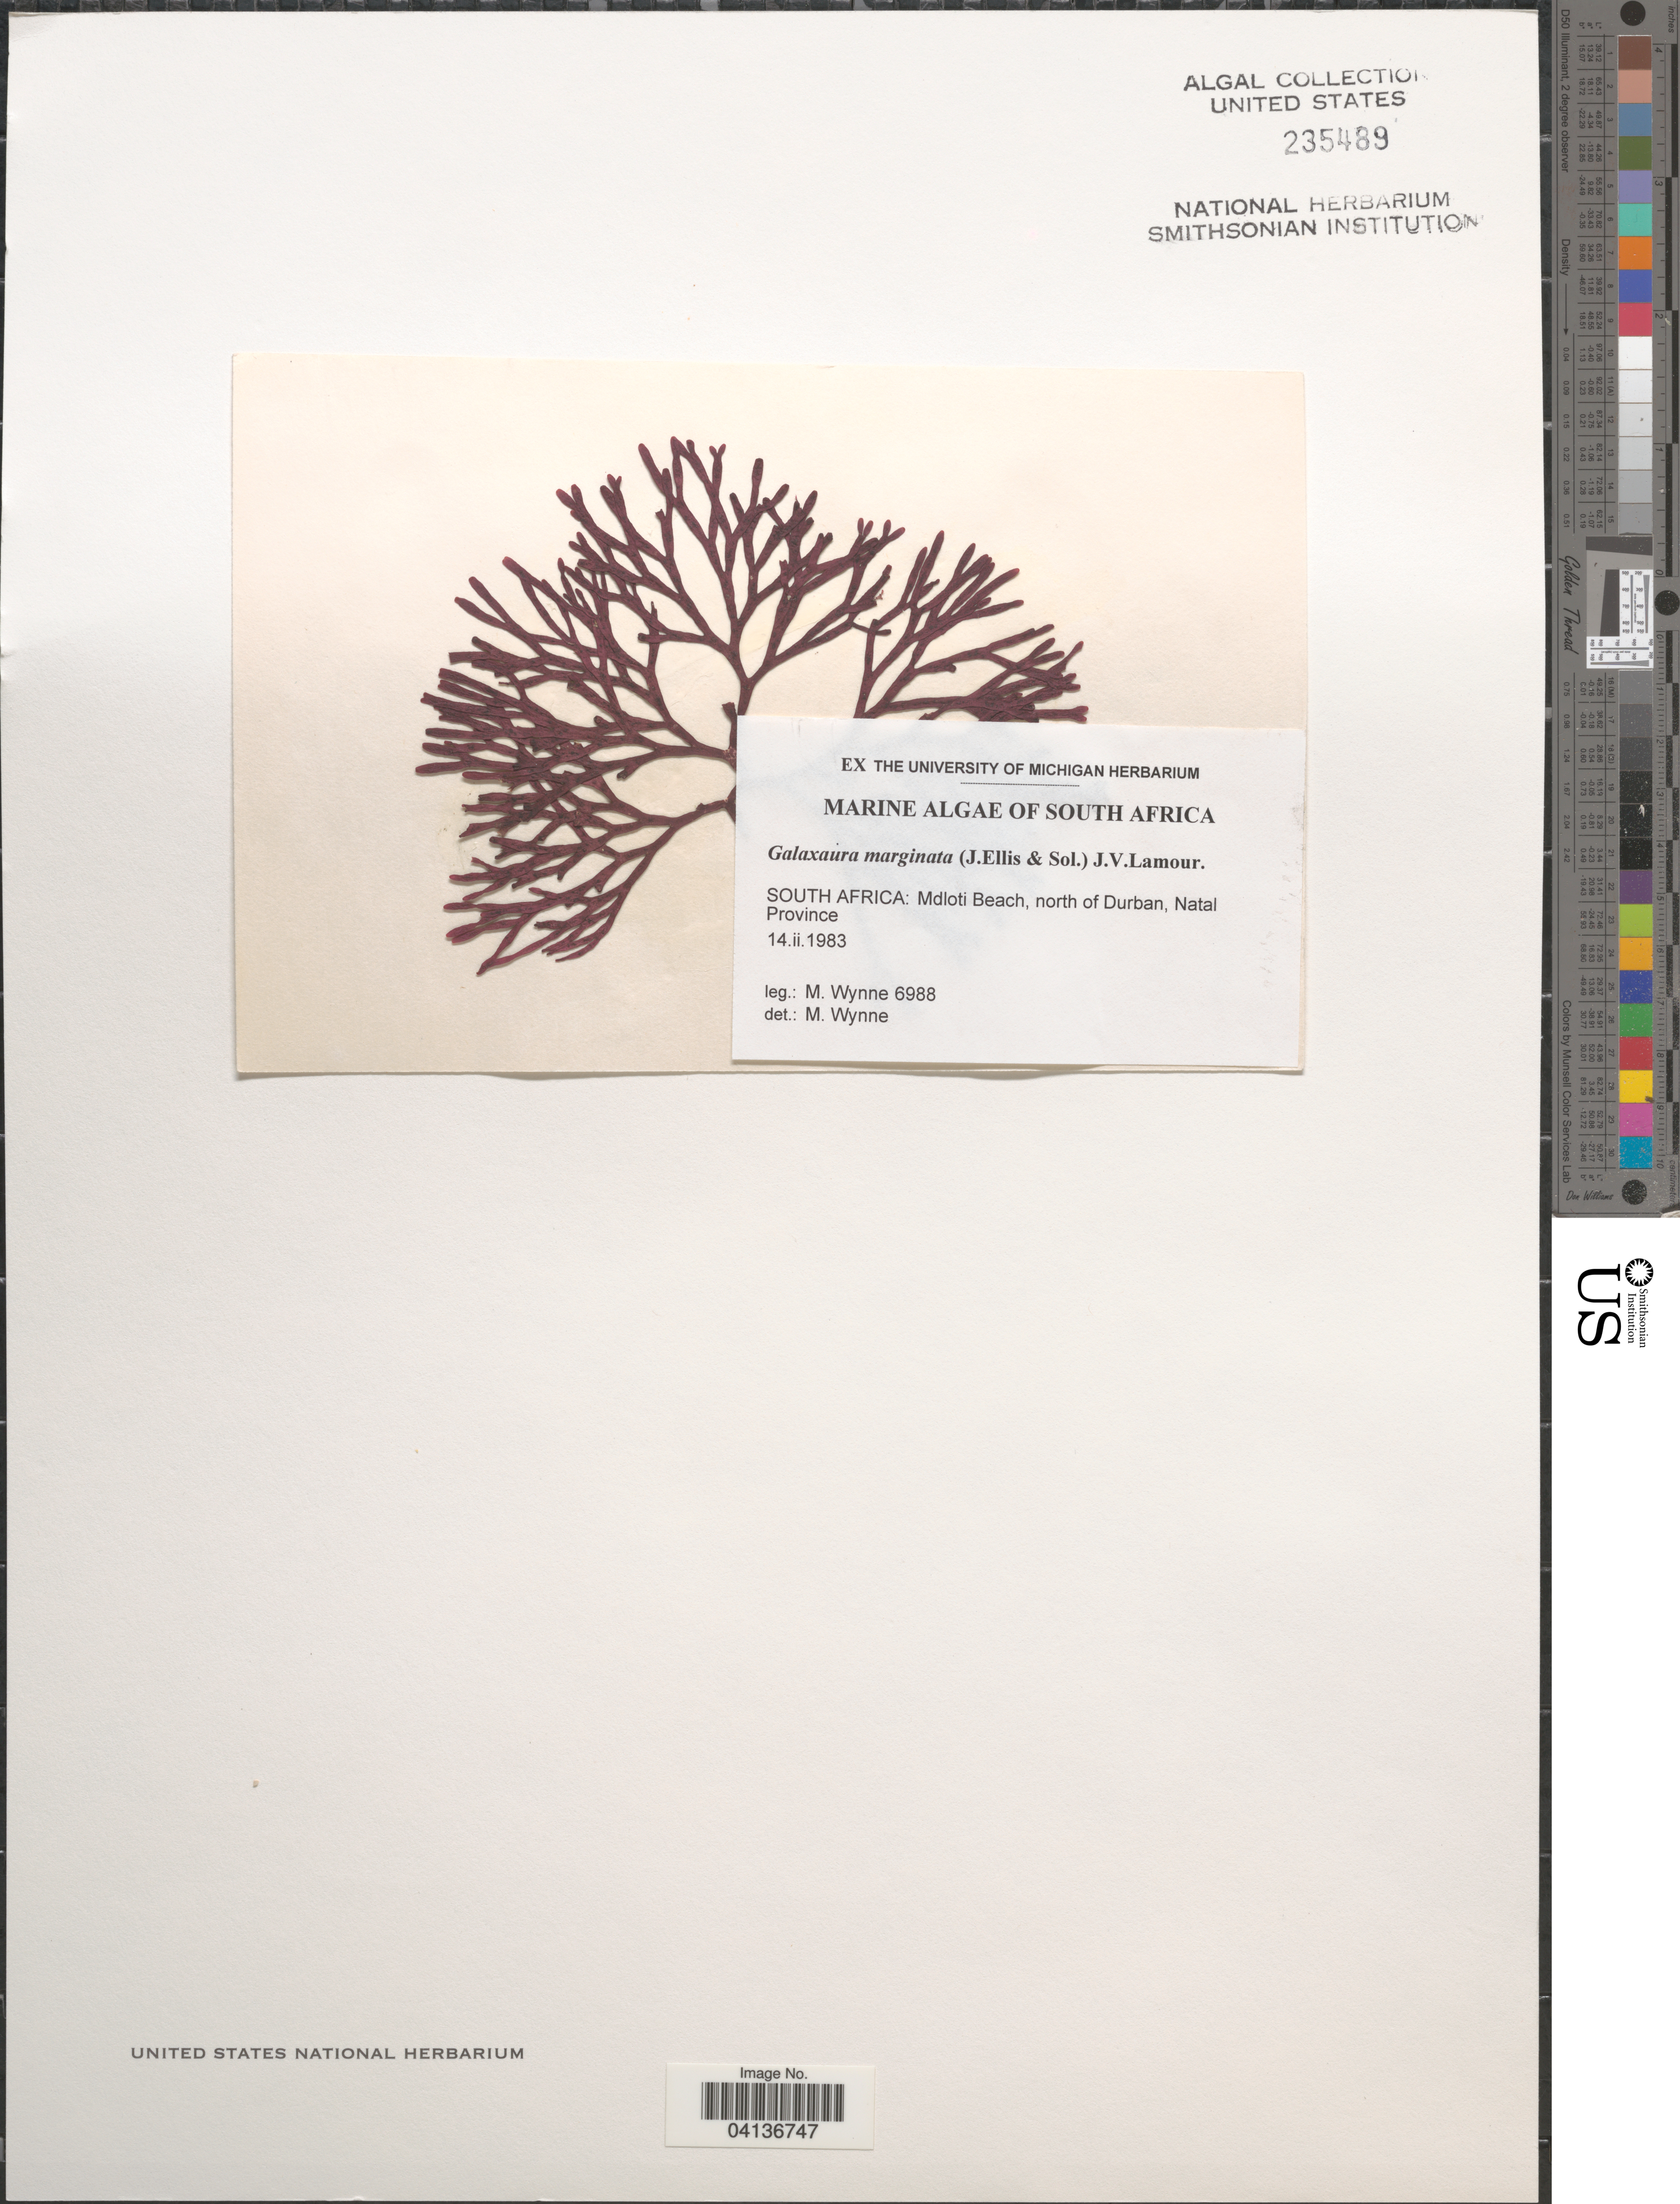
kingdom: Plantae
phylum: Rhodophyta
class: Florideophyceae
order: Nemaliales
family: Galaxauraceae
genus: Galaxaura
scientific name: Galaxaura marginata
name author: (J. Ellis & Sol.) J.V.Lamouroux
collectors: M.J. Wynne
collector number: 6988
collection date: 1983-02-14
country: South Africa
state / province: KwaZulu-Natal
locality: Mdloti Beach, north of Durban, Natal Province.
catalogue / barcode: US 235489